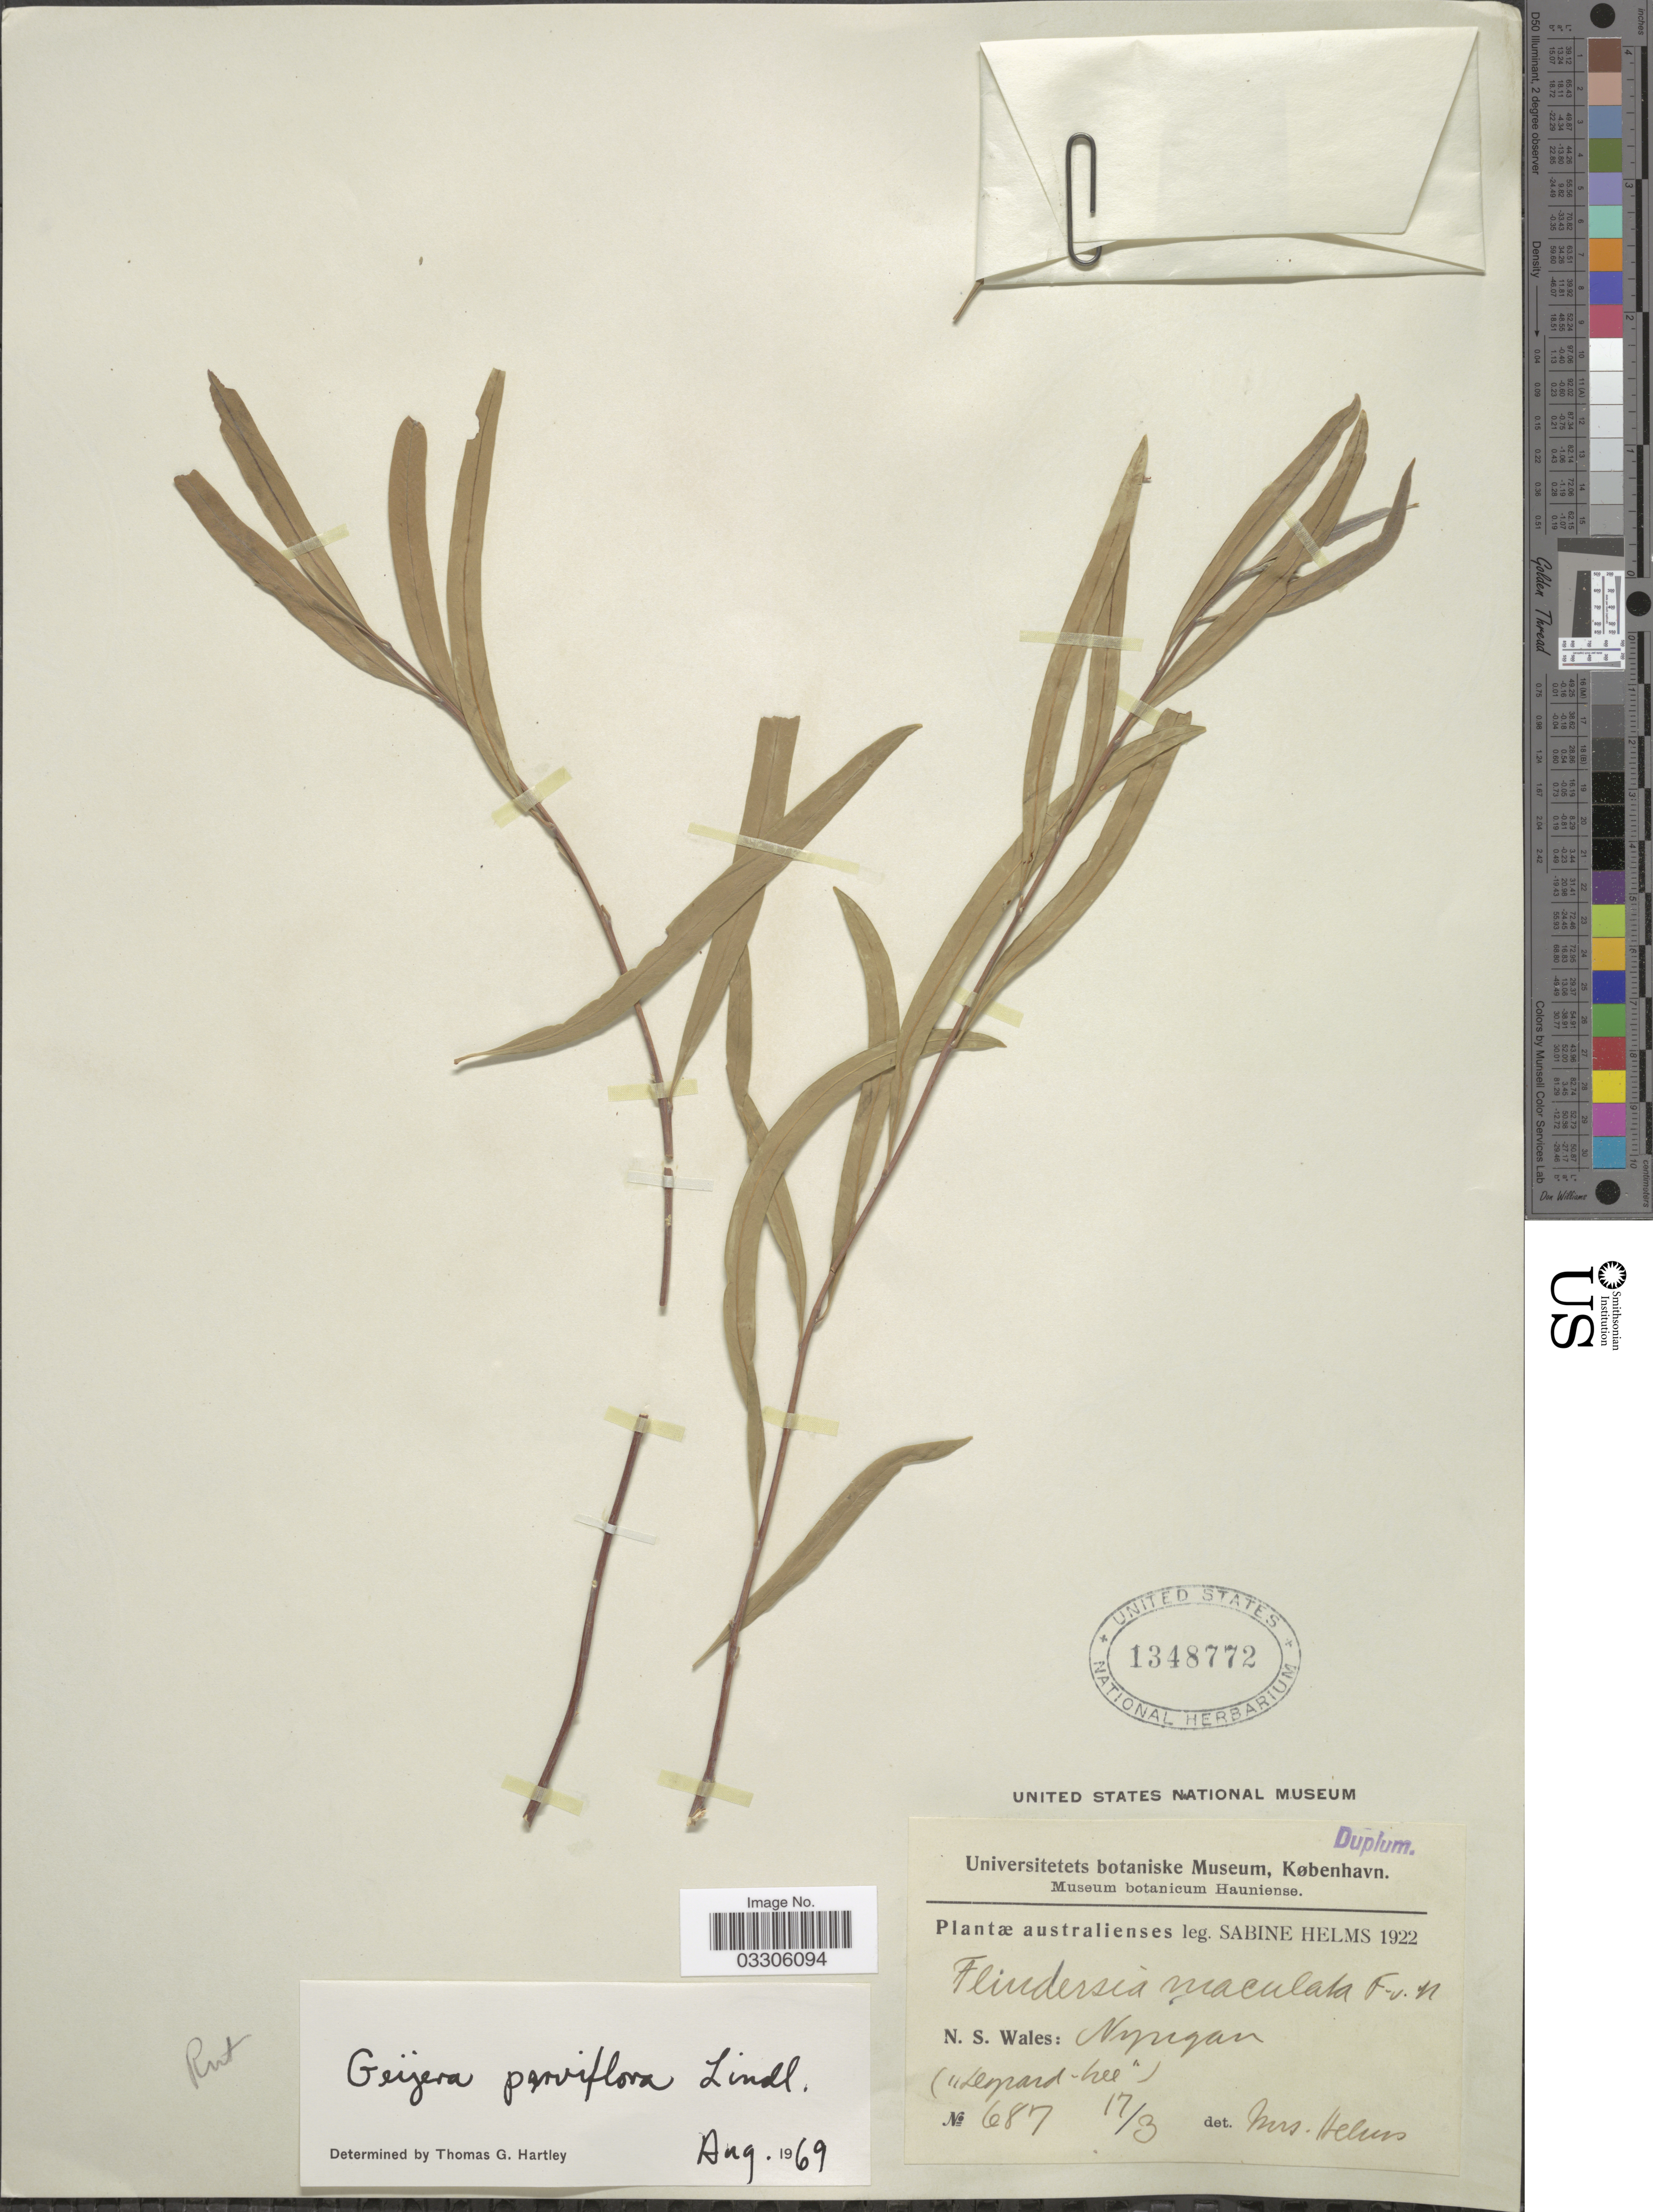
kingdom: Plantae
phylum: Tracheophyta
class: Magnoliopsida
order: Sapindales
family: Rutaceae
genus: Geijera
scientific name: Geijera parviflora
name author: Lindl.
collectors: S. Helms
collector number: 687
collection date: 1922-03-17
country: Australia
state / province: New South Wales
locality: N. S. Wales: Nyngan.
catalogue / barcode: US 1348772